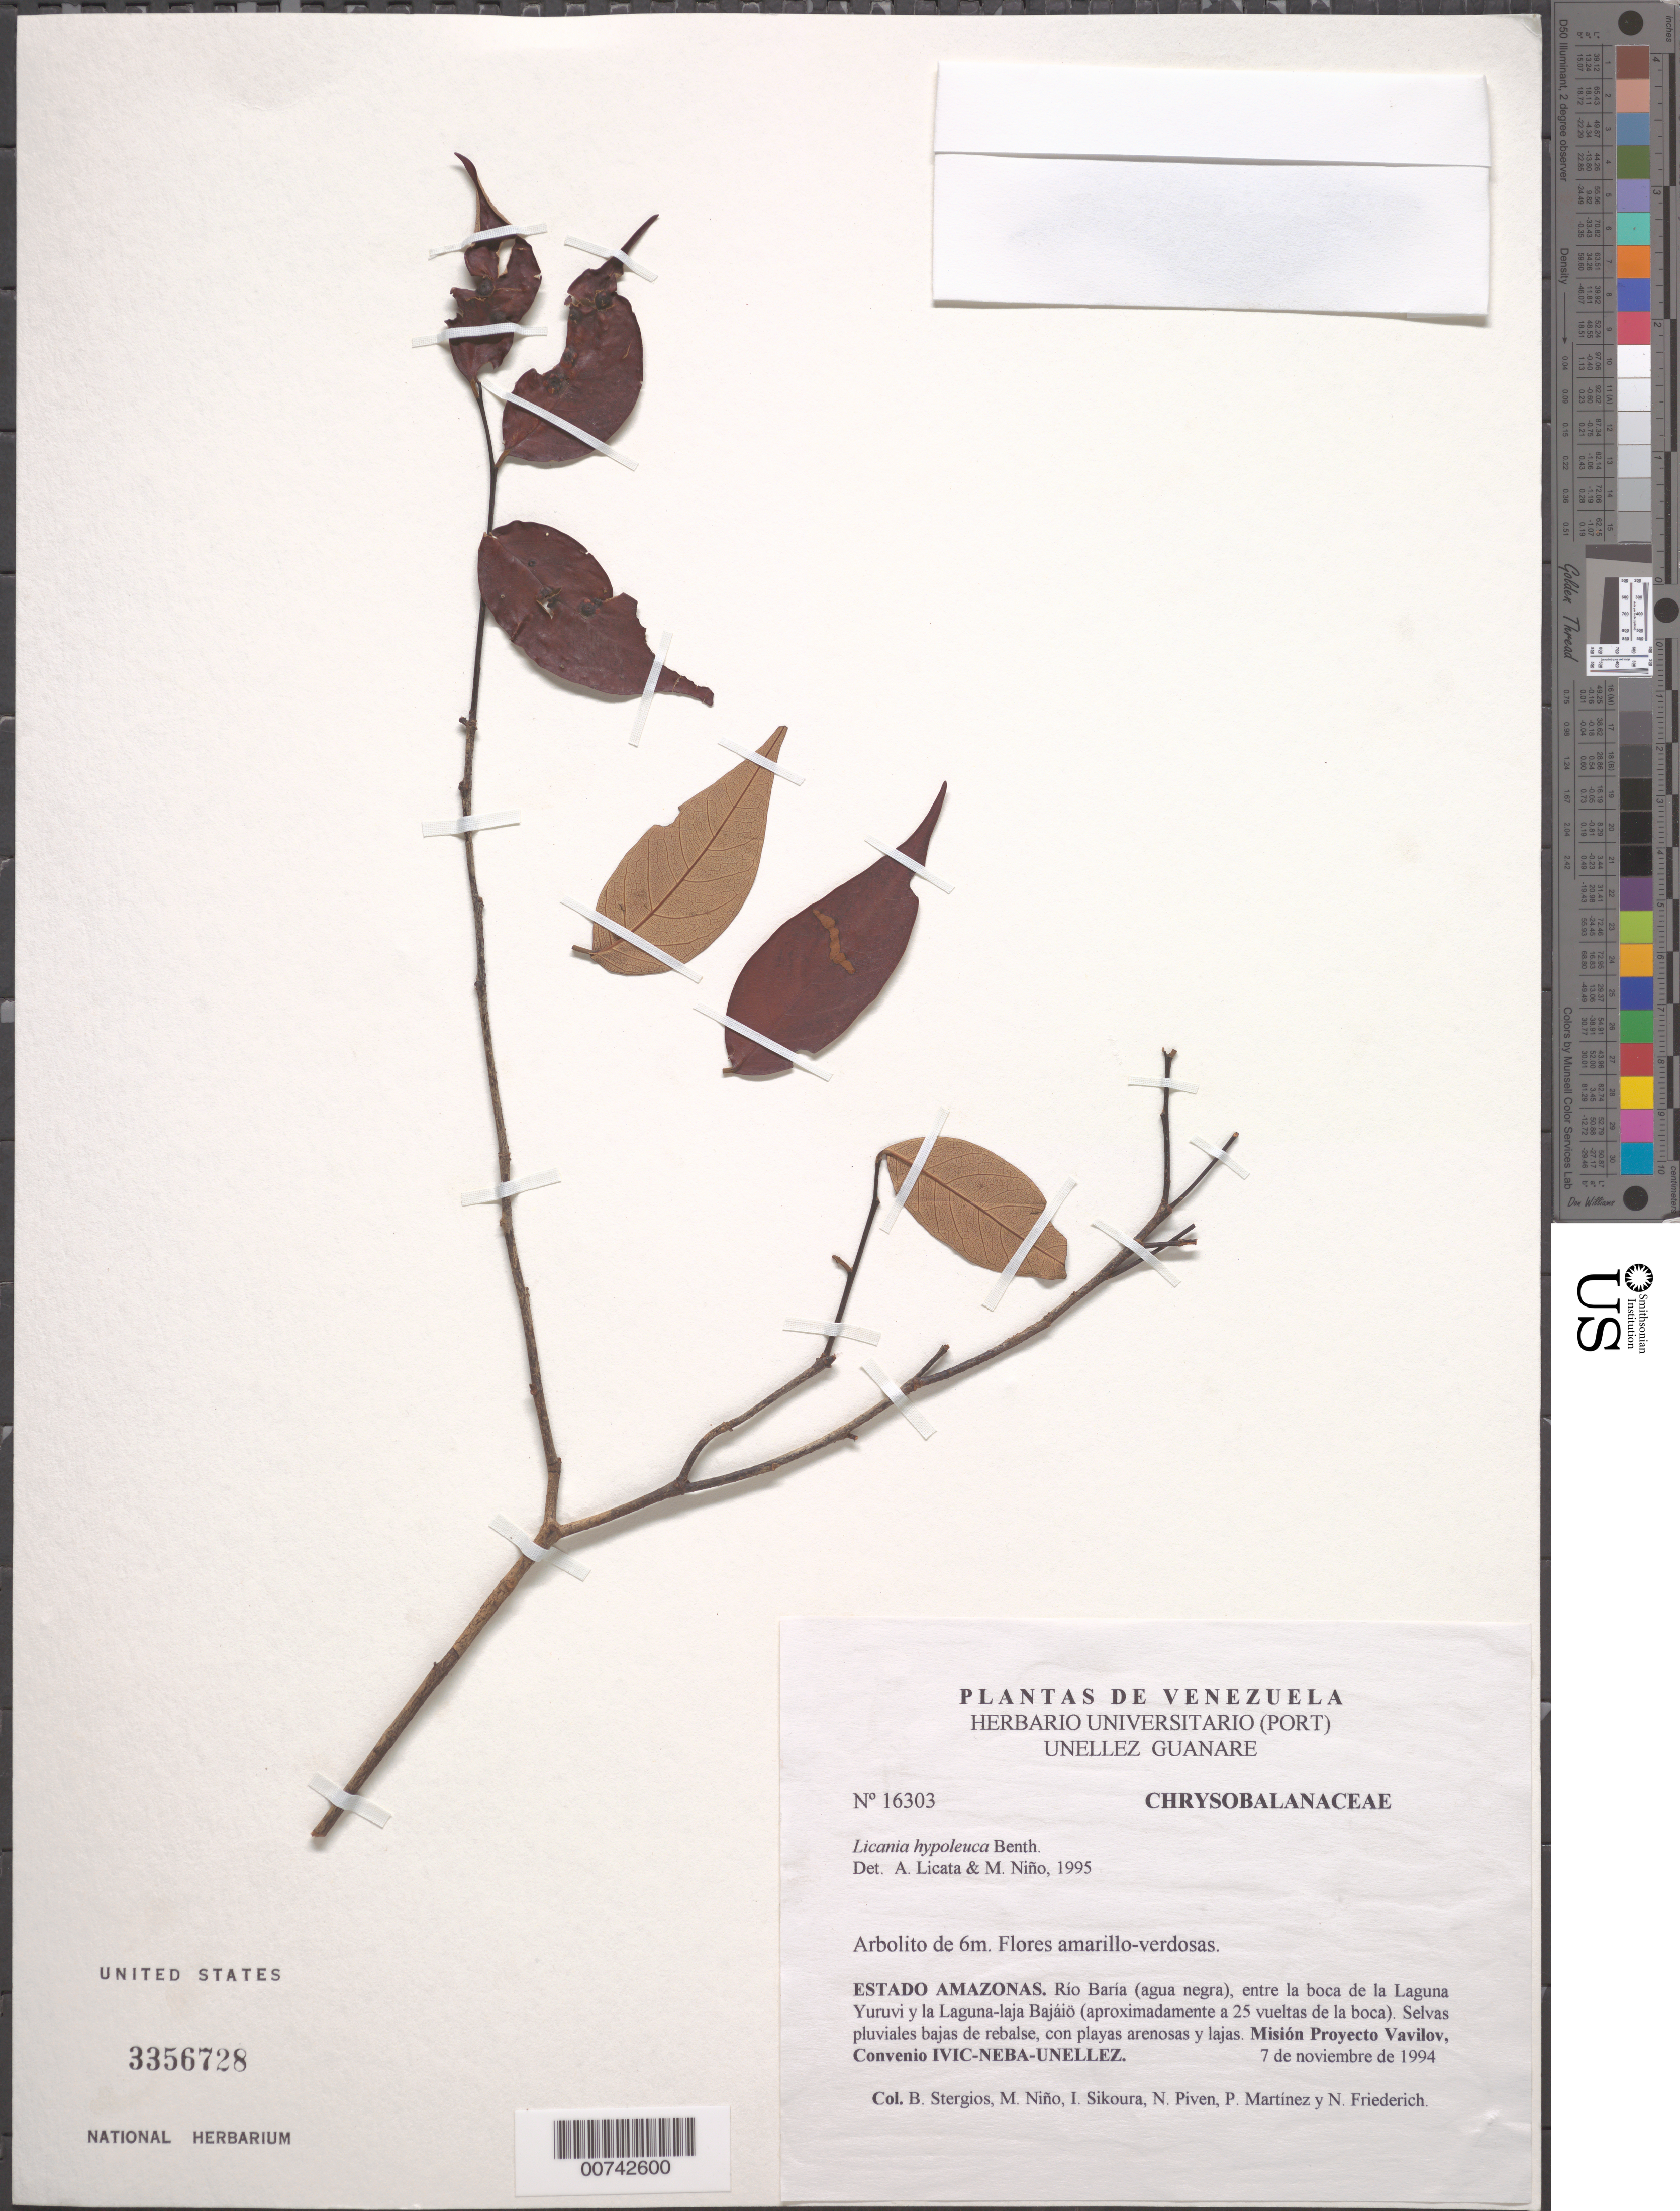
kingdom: Plantae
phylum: Tracheophyta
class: Magnoliopsida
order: Malpighiales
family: Chrysobalanaceae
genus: Licania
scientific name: Licania hypoleuca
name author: Benth.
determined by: Licata, A.; Niño, S. M.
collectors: B. G. Stergios, S. M. Niño, I. Sikoura, N. Piven, P. Martinez & N. Friederich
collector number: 16303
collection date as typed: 7-Nov-94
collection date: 1994-11-07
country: Venezuela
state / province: Amazonas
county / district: Río Negro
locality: Río Baría, entre la boca de la Laguna Yuruvi y la Laguna-laja Bajáiö (aprox. a 25 vueltas de la boca)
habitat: Selvas pluviales bajas de rebalse, con playas arenosas y lajas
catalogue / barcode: US 3356728